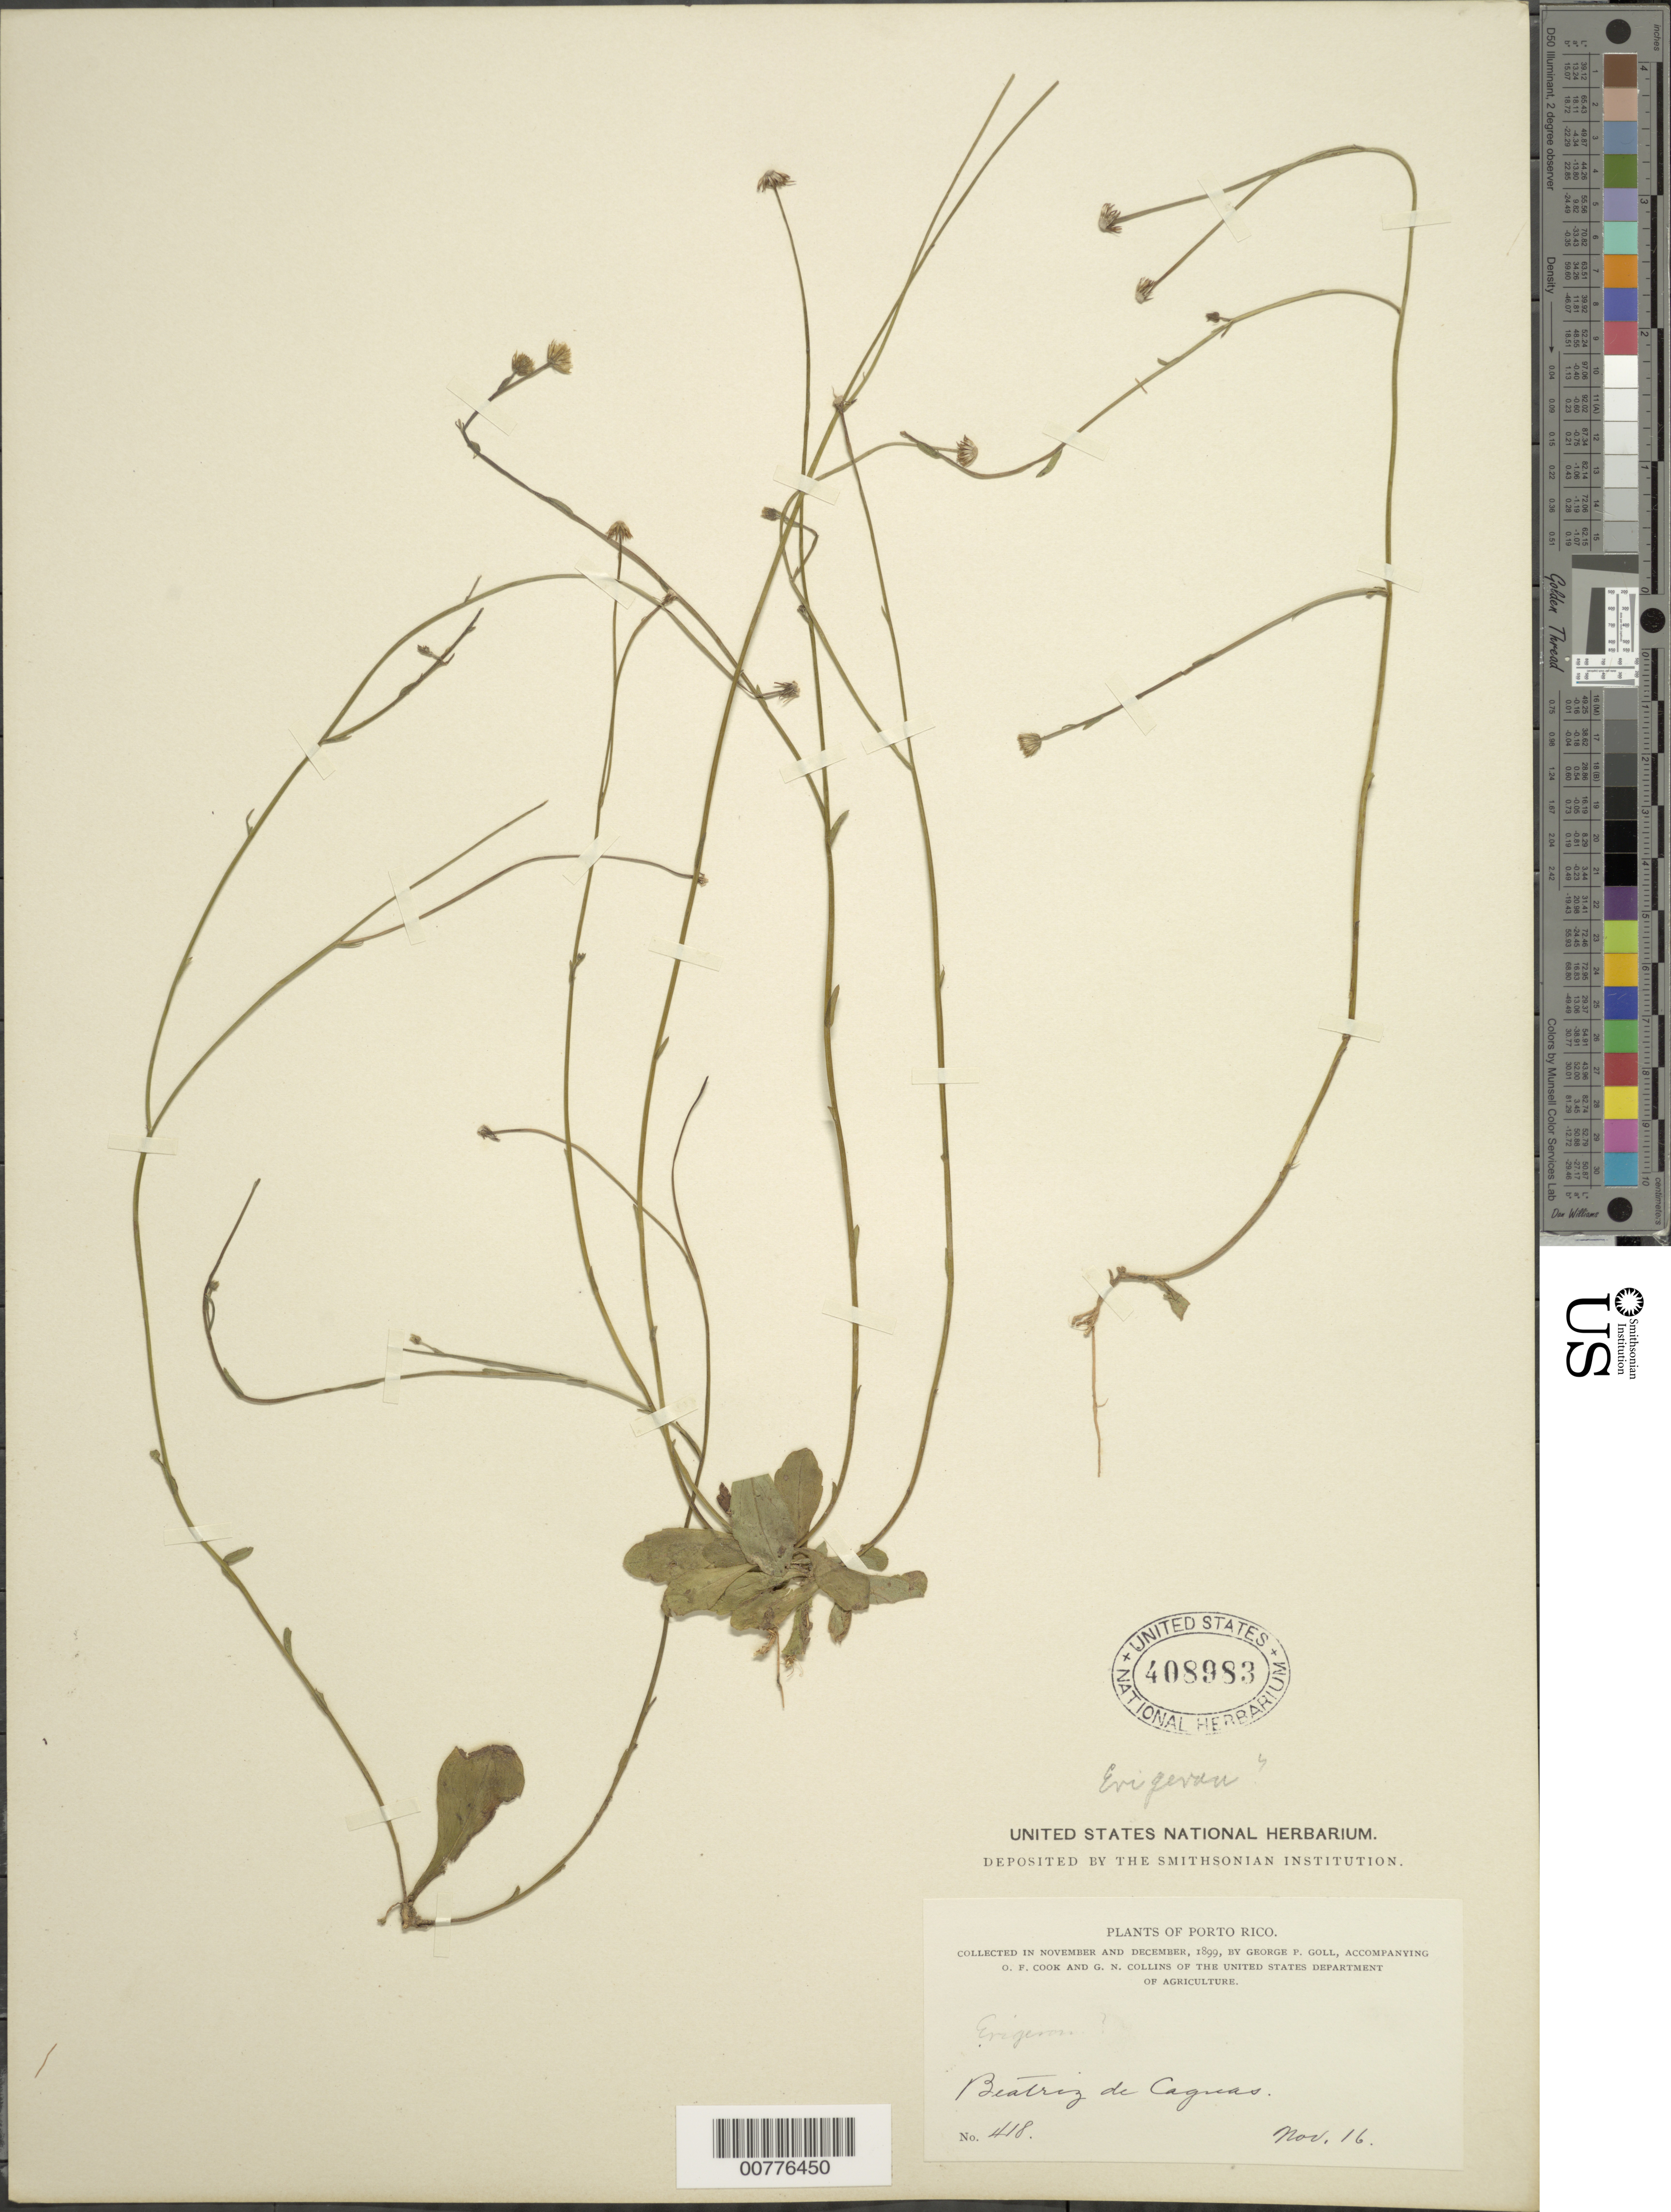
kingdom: Plantae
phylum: Tracheophyta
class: Magnoliopsida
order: Asterales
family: Asteraceae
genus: Erigeron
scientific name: Erigeron cuneifolius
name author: DC.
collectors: G. Goll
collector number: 418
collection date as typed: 16 Nov 1899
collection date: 1899-11-16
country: Puerto Rico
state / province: Caguas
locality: Beatriz de Caguas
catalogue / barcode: US 408983